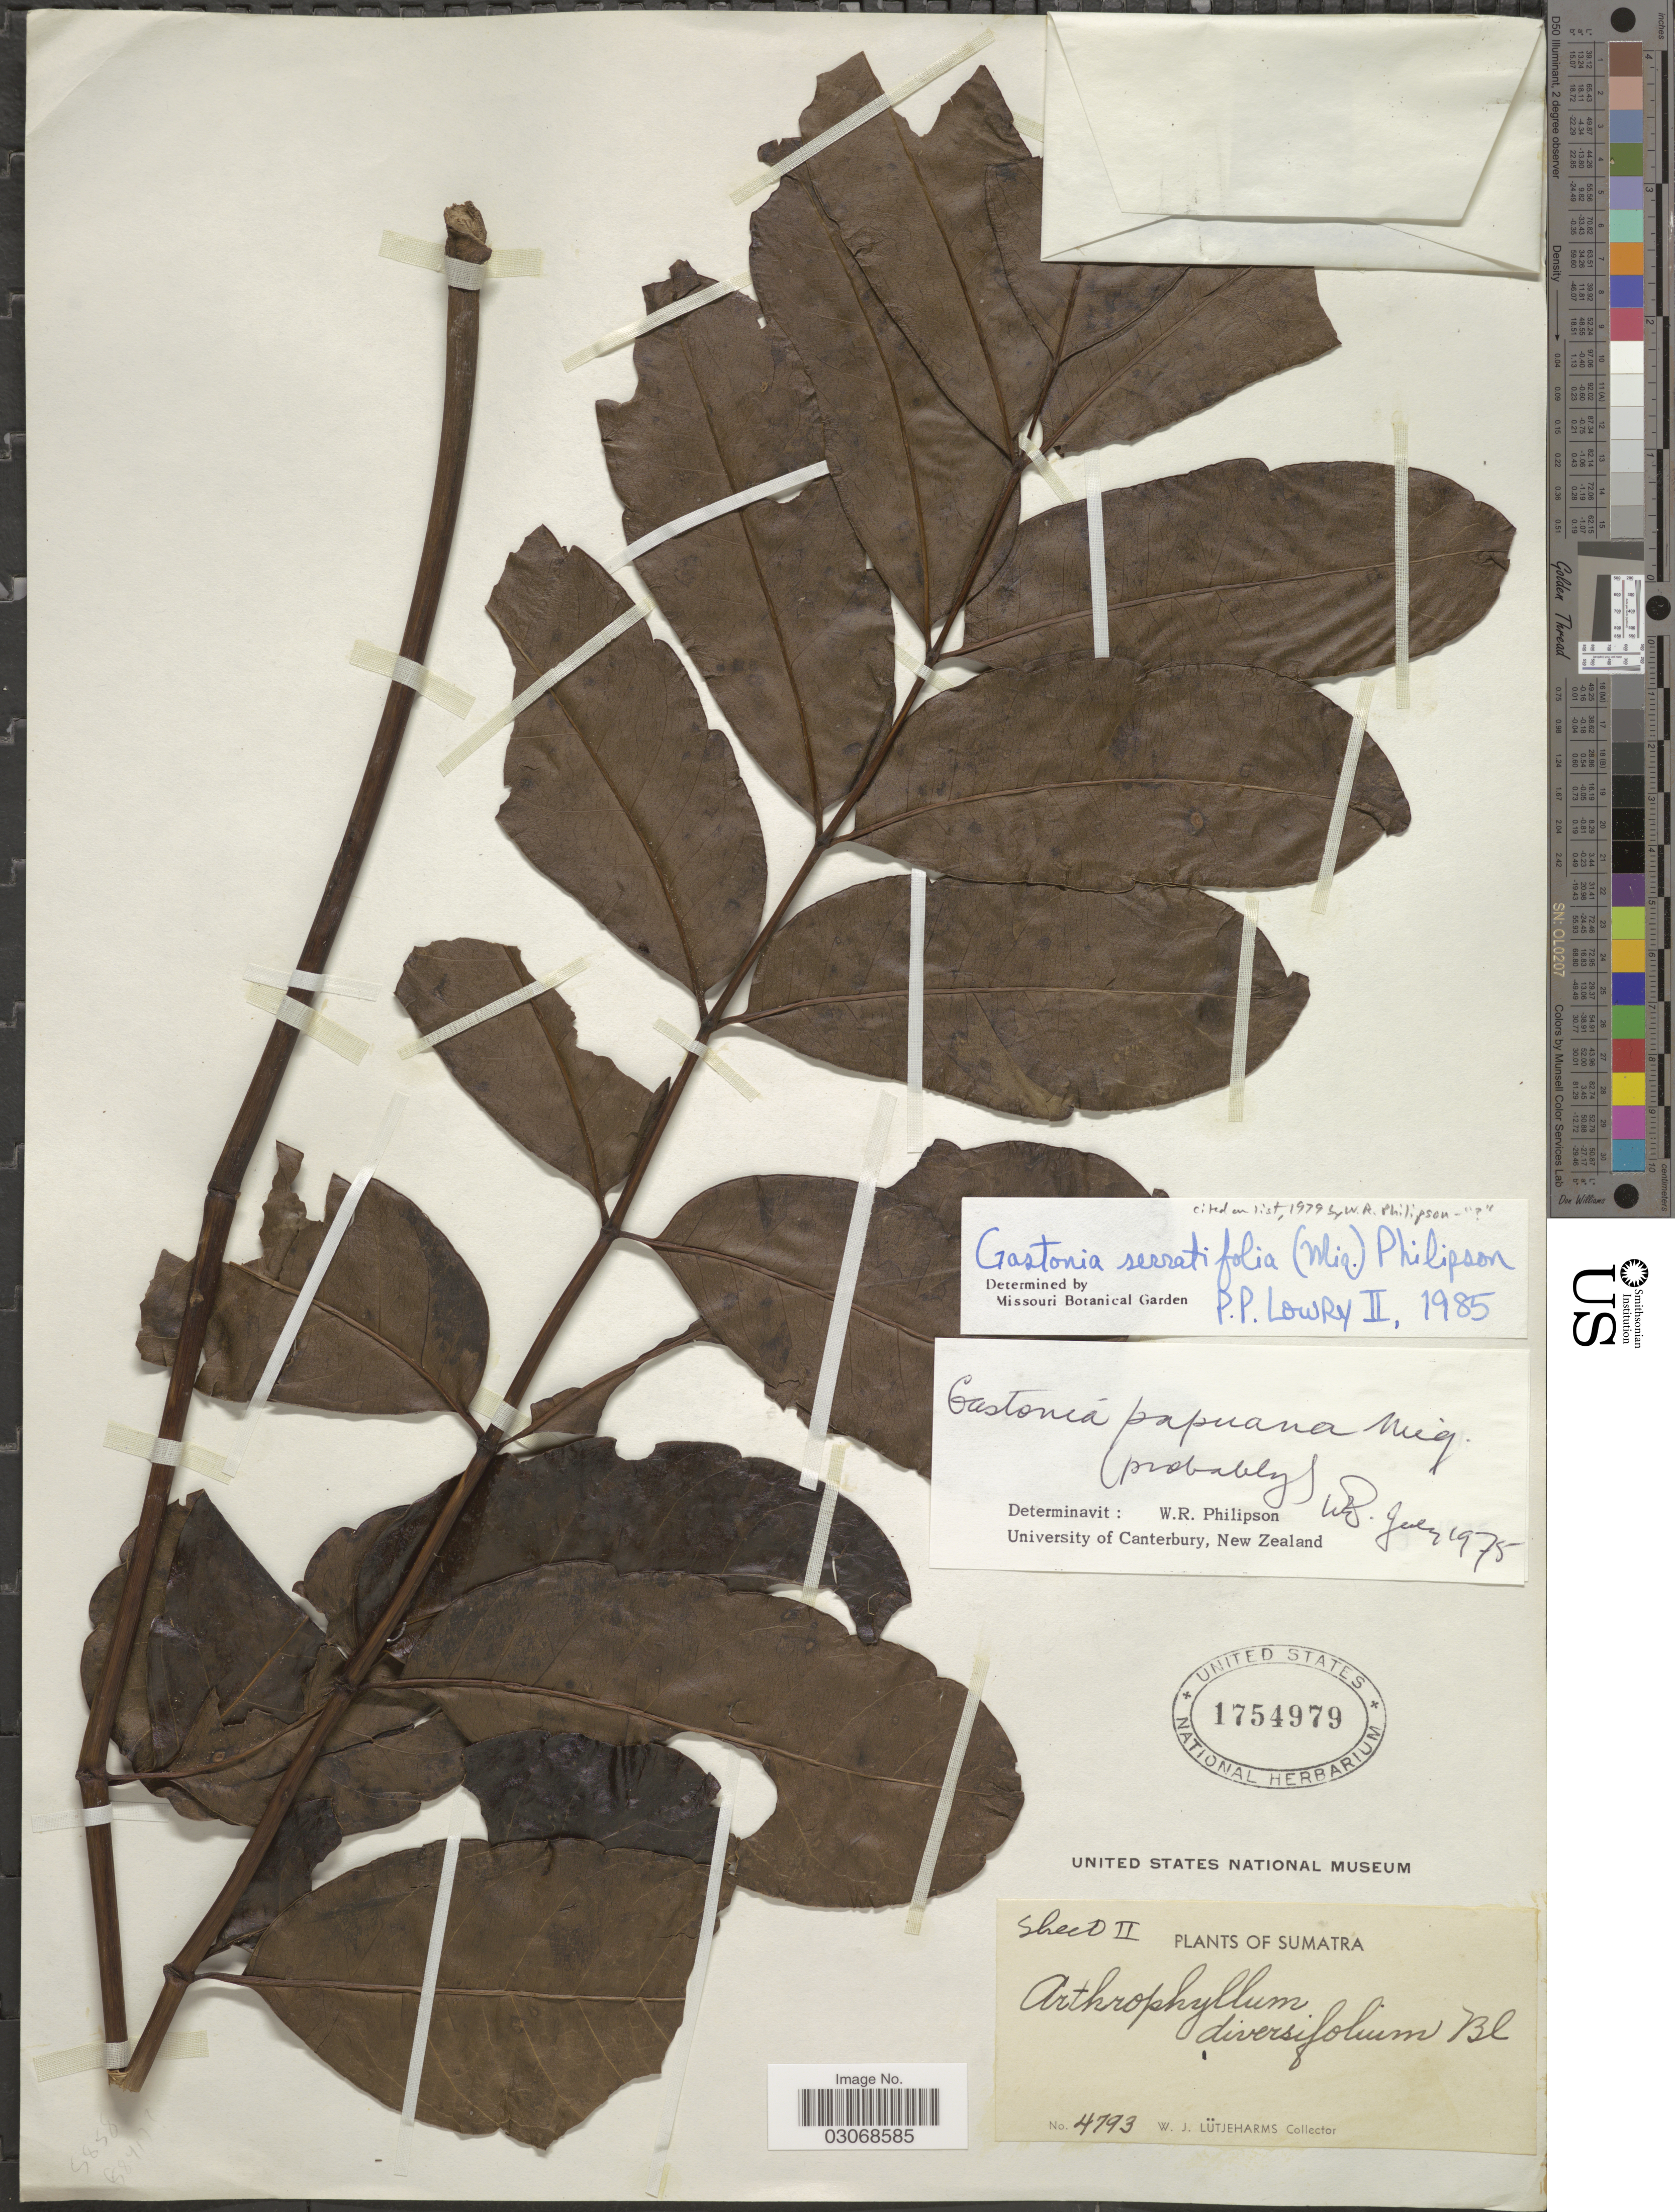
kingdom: Plantae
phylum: Tracheophyta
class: Magnoliopsida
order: Apiales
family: Araliaceae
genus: Gastonia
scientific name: Gastonia serratifolia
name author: (Miq.) Philipson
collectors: W. Lütjeharms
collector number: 4793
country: Indonesia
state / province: Sumatra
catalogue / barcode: US 1754979